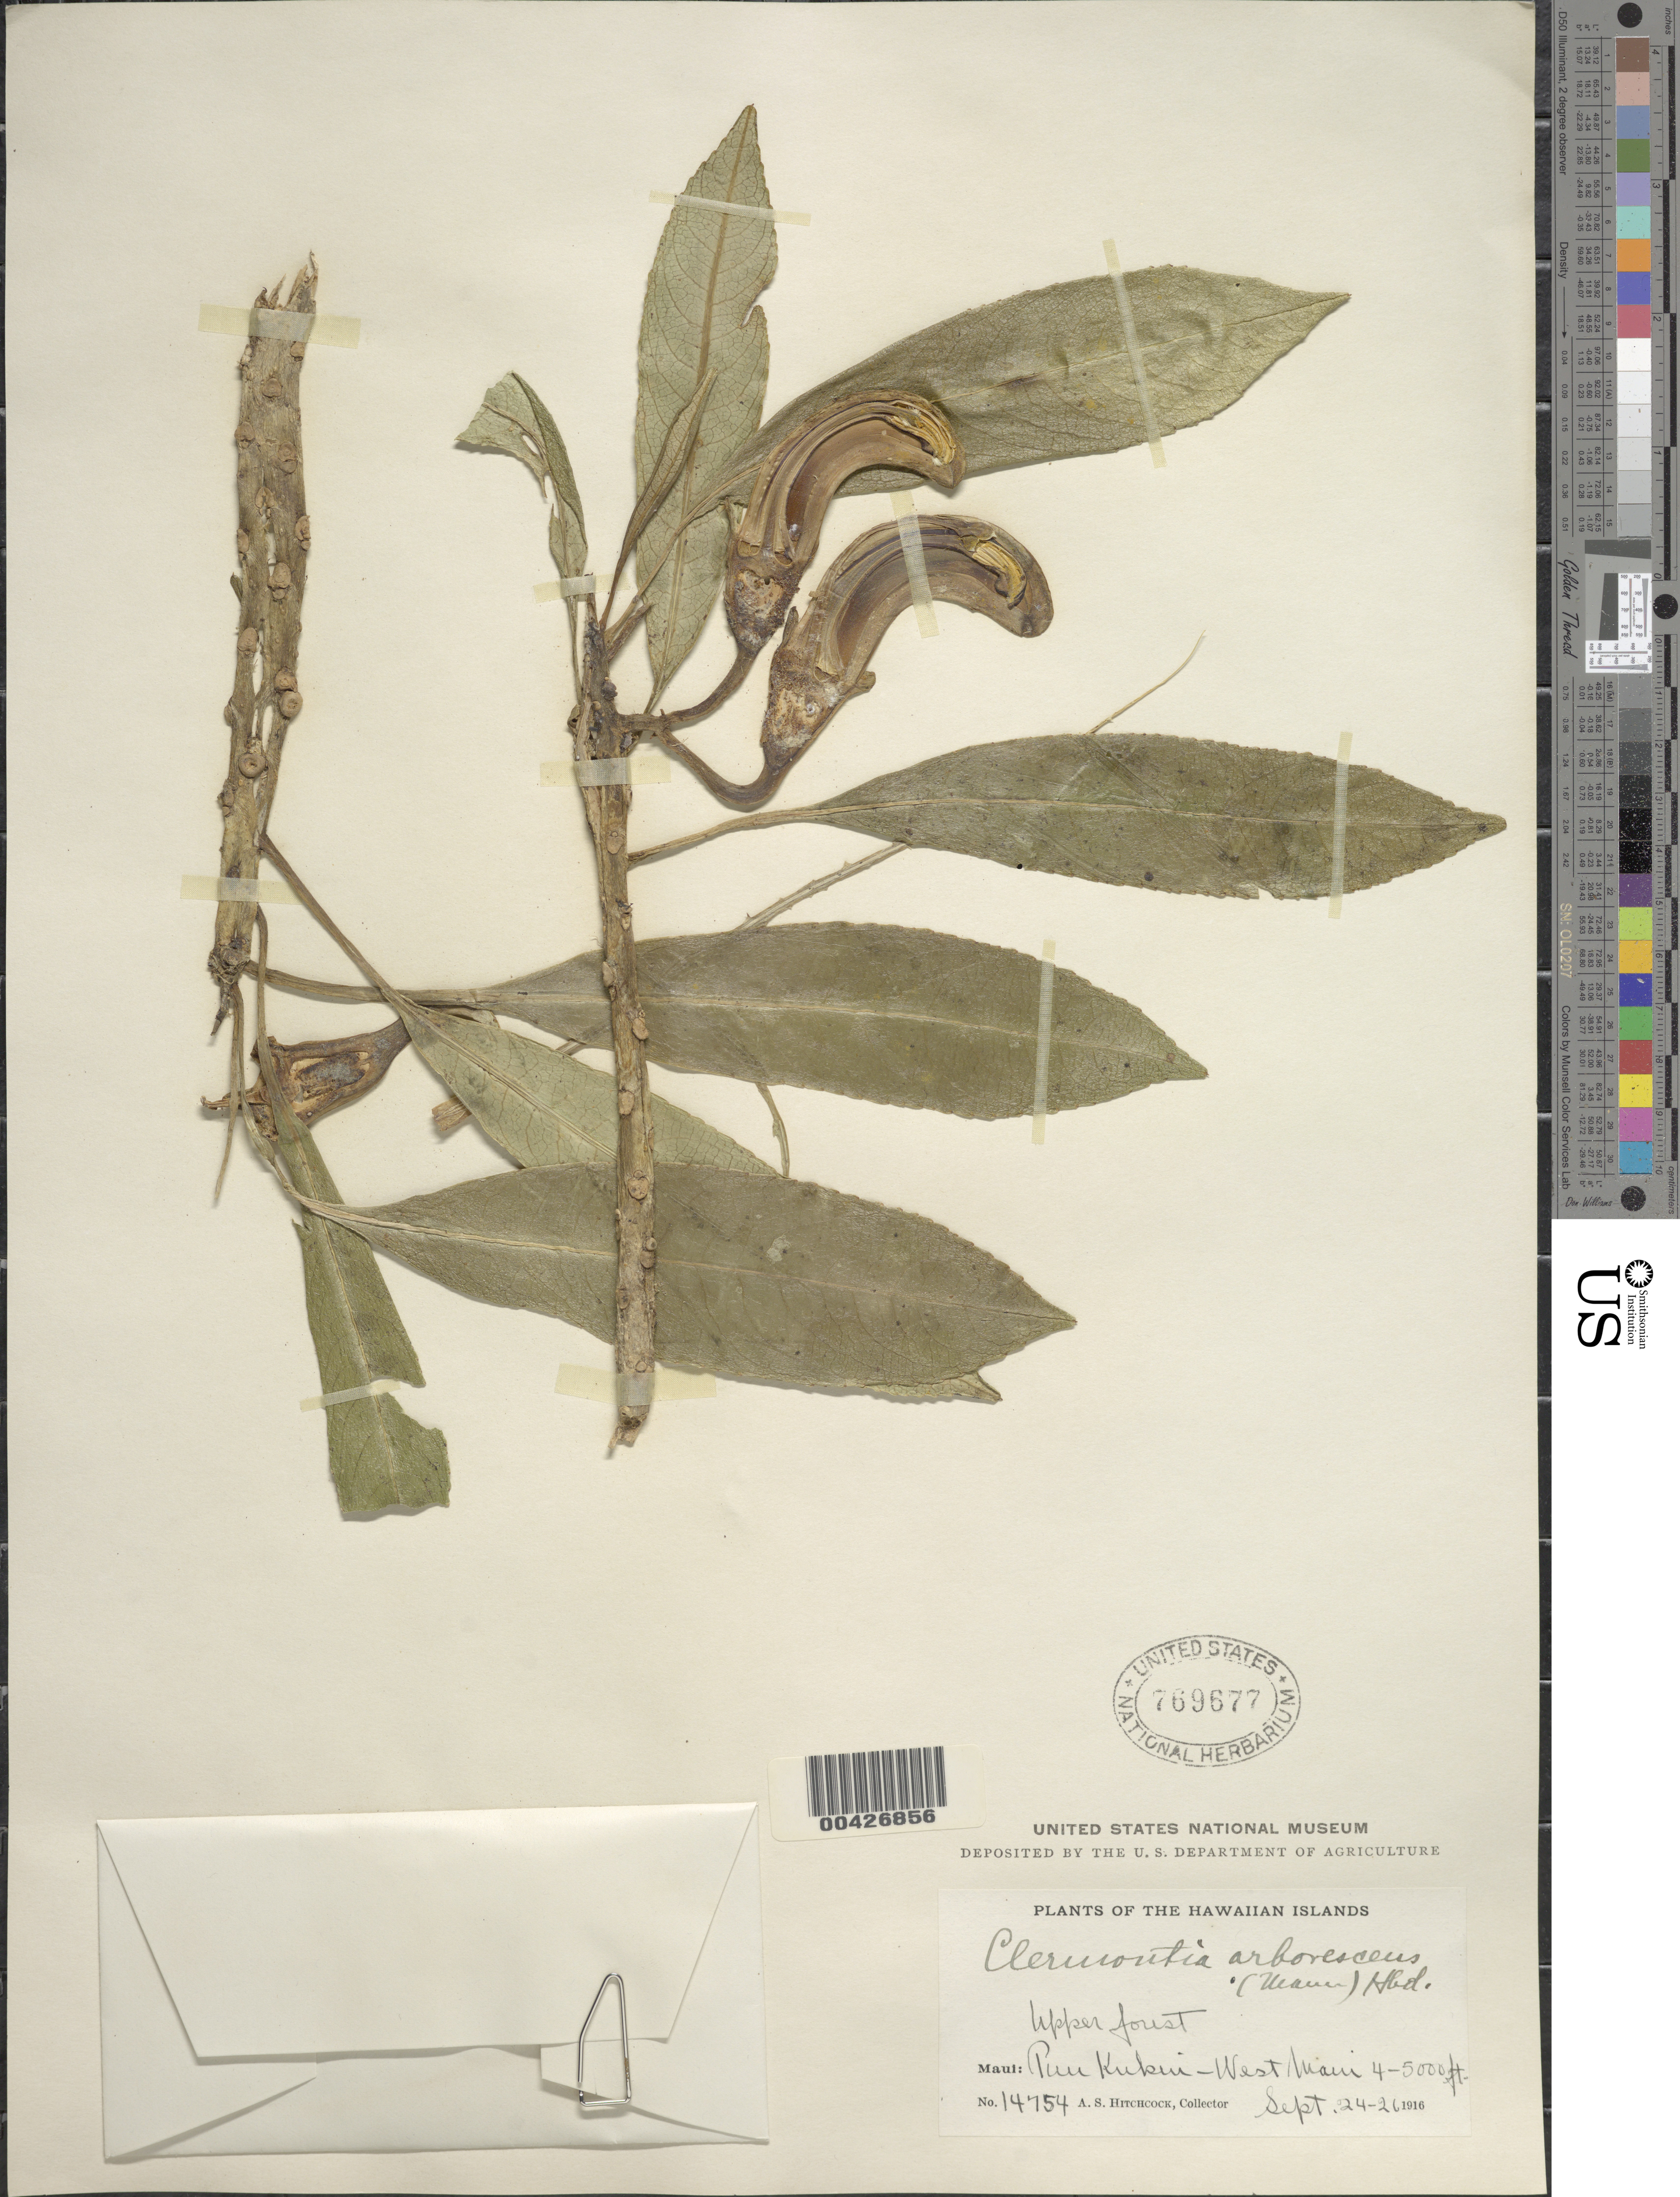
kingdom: Plantae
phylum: Tracheophyta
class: Magnoliopsida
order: Asterales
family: Campanulaceae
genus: Clermontia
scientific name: Clermontia arborescens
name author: (H. Mann) Hillebr.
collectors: A. S. Hitchcock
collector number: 14754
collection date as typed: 24 Sep 1916 to 26 Sep 1916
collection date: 1916-09-24/1916-09-26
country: United States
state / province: Hawaii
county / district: Maui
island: Maui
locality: Puu Kukui-West Maui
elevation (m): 1219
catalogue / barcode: US 769677